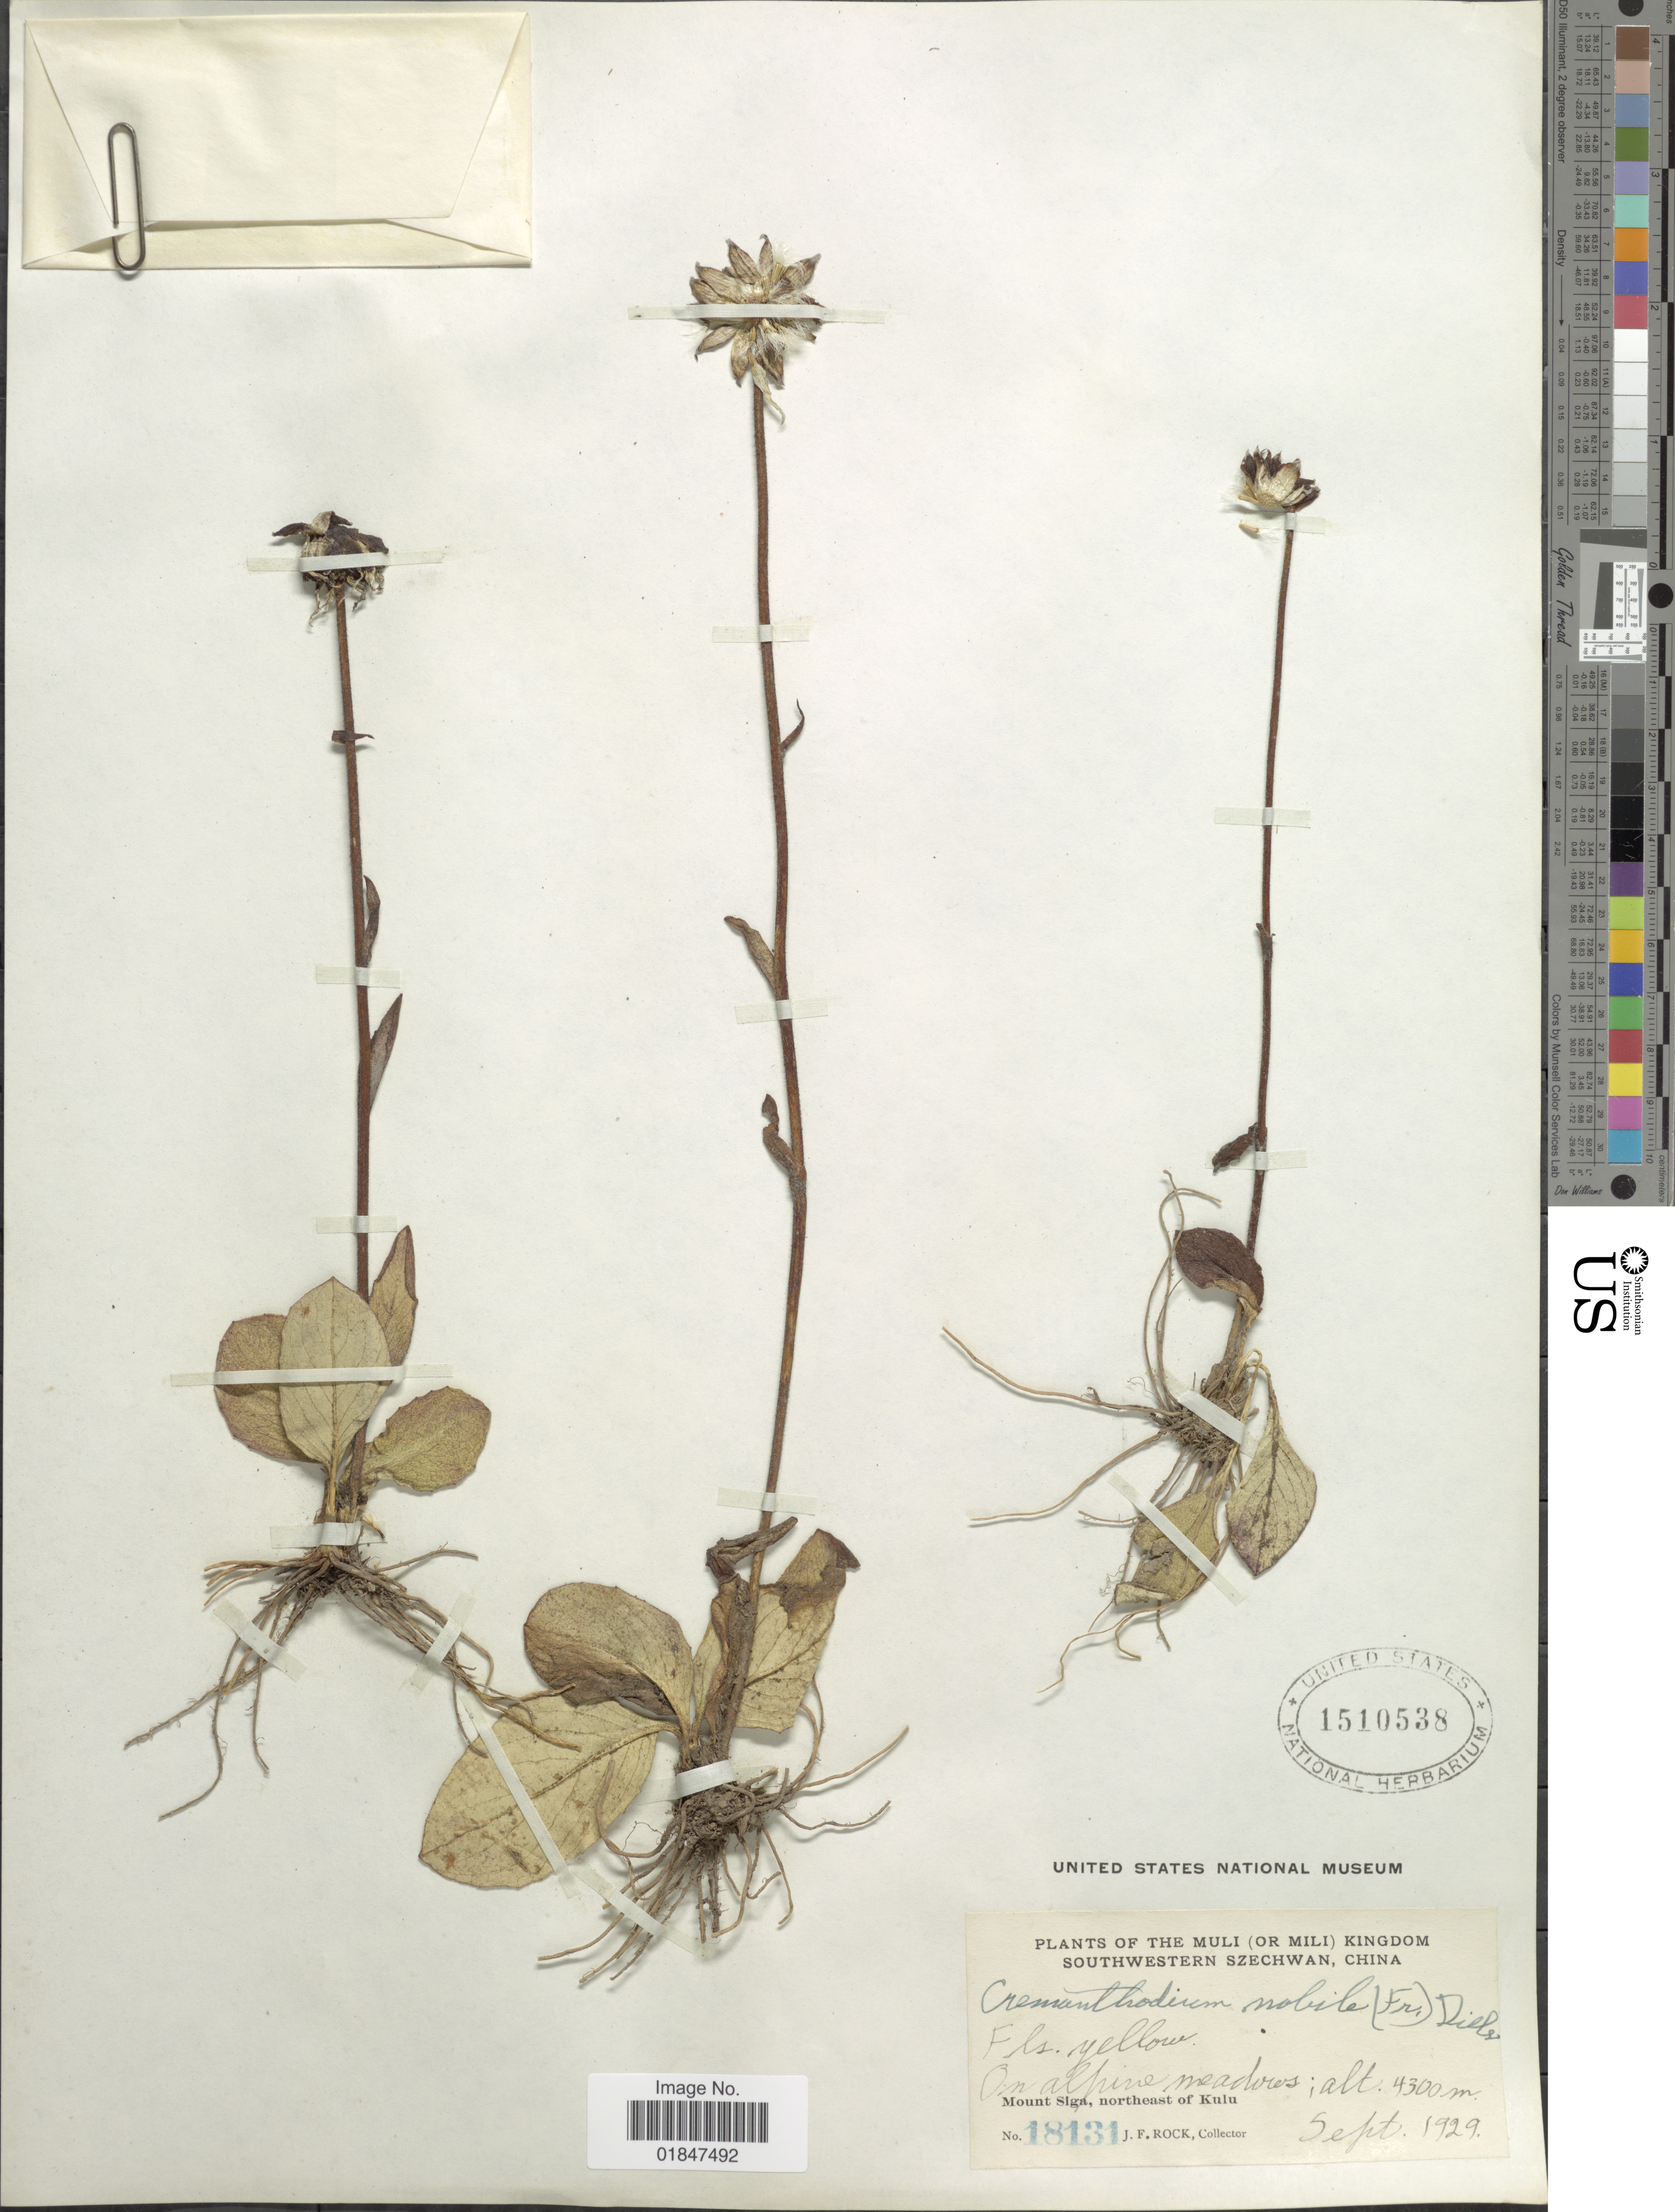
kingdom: Plantae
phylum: Tracheophyta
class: Magnoliopsida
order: Asterales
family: Asteraceae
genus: Cremanthodium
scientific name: Cremanthodium nobile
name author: (Franch.) Diels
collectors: J. Rock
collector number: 18131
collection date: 1929-09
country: China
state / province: Sichuan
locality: The Muli (or Mili) Kingdon, Southwestern Szechuan, Mount Siga, northeast of Kulu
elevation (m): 4300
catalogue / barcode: US 1510538